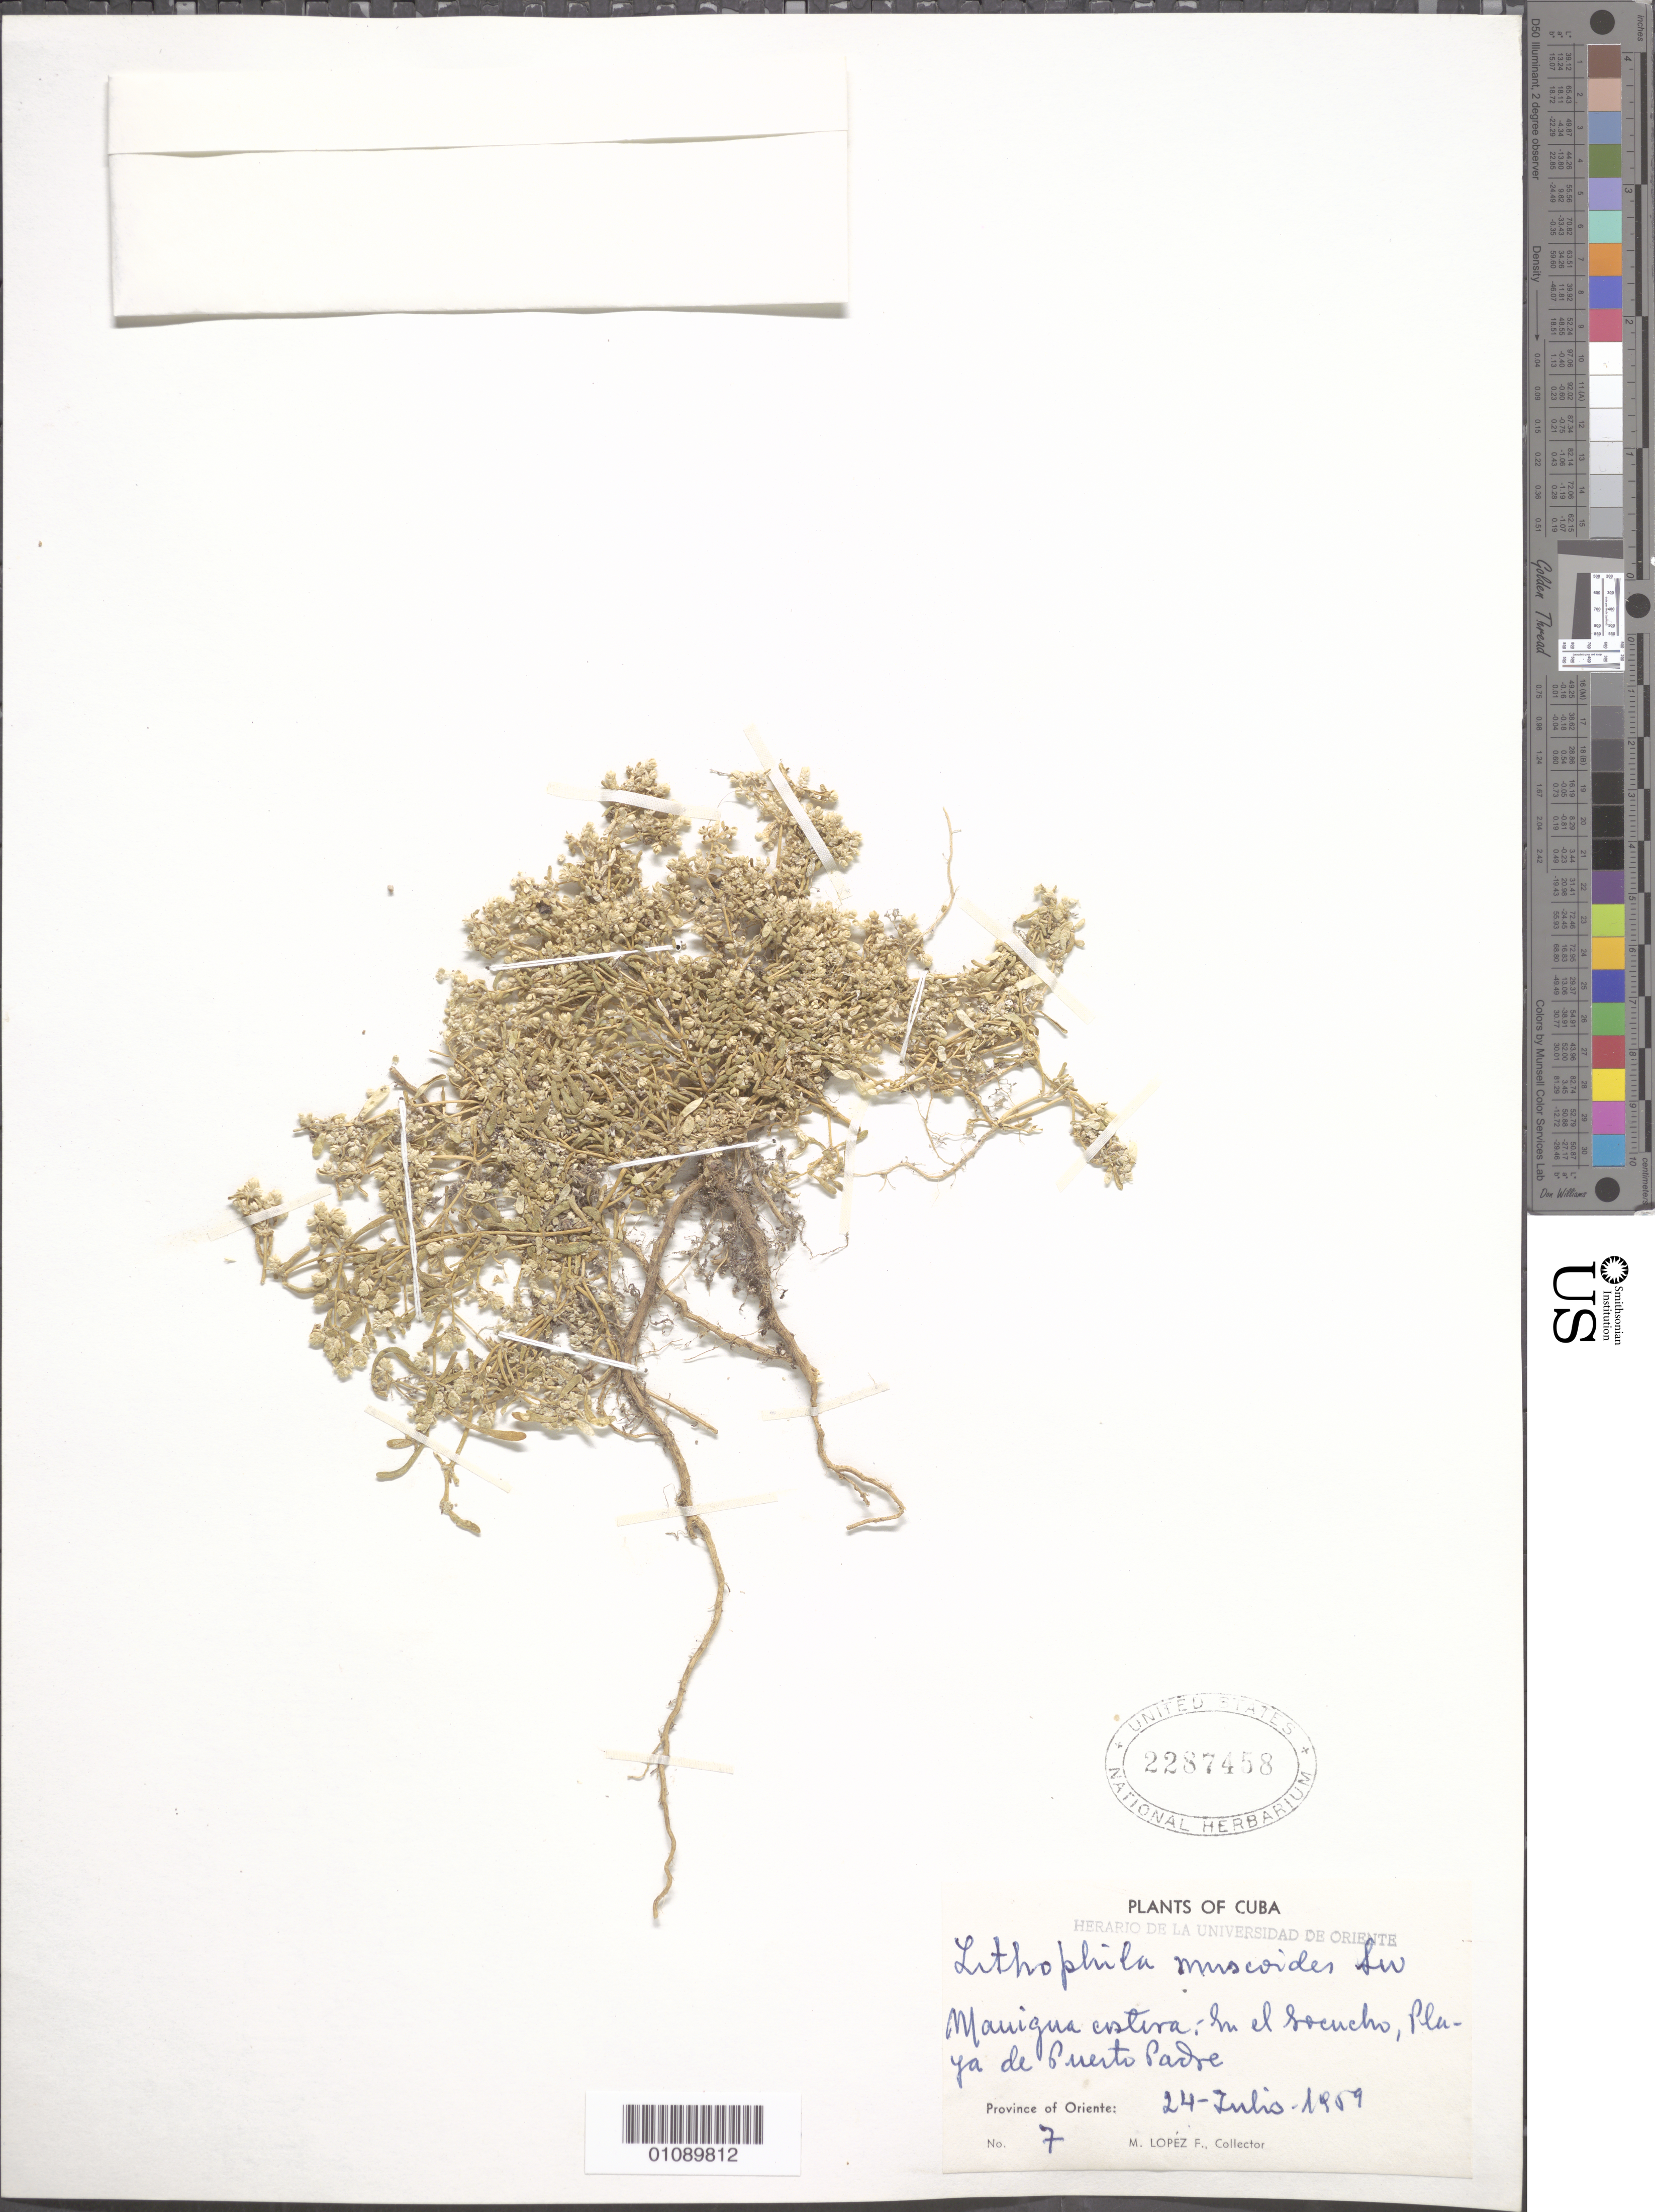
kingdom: Plantae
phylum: Tracheophyta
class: Magnoliopsida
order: Caryophyllales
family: Amaranthaceae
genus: Gomphrena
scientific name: Gomphrena muscoides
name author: (Sw.) T. Ortuño & Borsch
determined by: Strong, Mark T., (BOT), Smithsonian Institution - National Museum of Natural History (UNITED STATES)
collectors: M. López Figueiras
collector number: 7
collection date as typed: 24 Jul 1959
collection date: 1959-07-24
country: Cuba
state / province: Las Tunas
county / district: Puerto Padre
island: Cuba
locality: Oriente: En el Socucho, Playa de Puerto Padre Manigua estira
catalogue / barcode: US 2287458